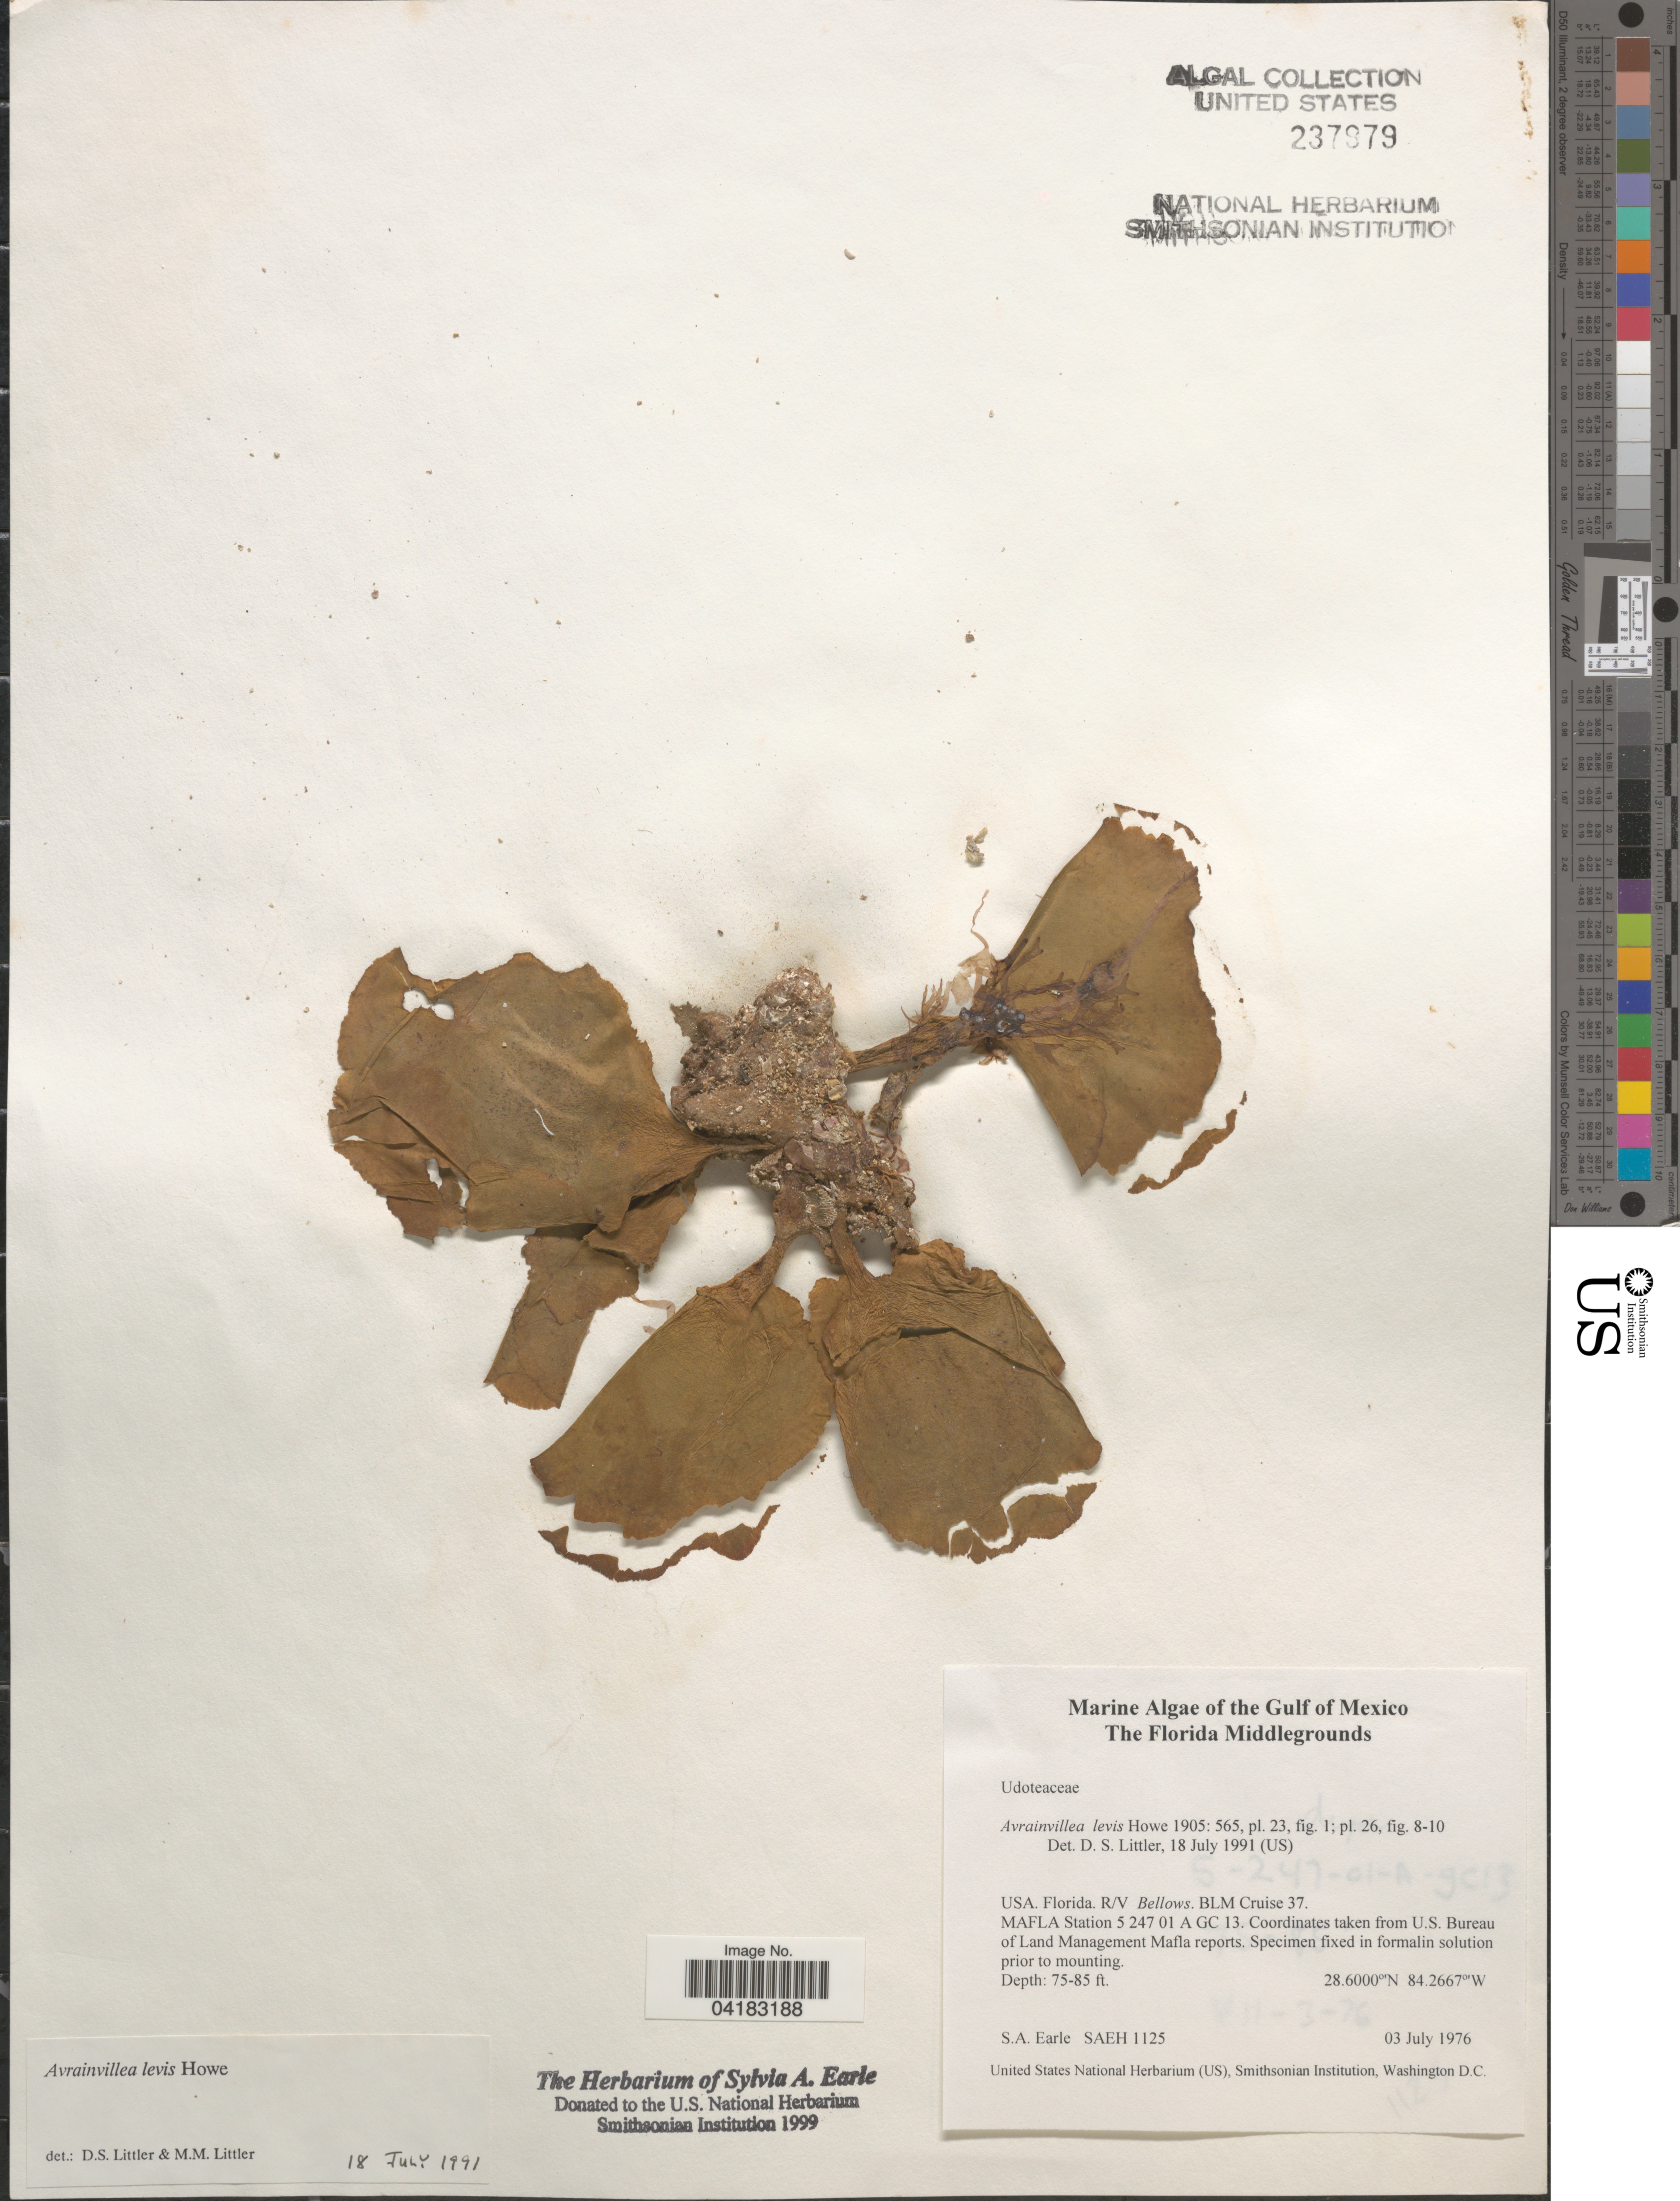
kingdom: Plantae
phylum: Chlorophyta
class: Ulvophyceae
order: Bryopsidales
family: Dichotomosiphonaceae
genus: Avrainvillea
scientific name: Avrainvillea levis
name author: M. Howe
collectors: S. A. Earle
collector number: SAEH1125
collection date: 1976-07-03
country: United States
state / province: Florida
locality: Gulf of Mexico. The Florida Middlegrounds. R/V Bellows. BLM Cruise 37. MAFLA Station 5 247 01 A GC 13.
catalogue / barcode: US 237979